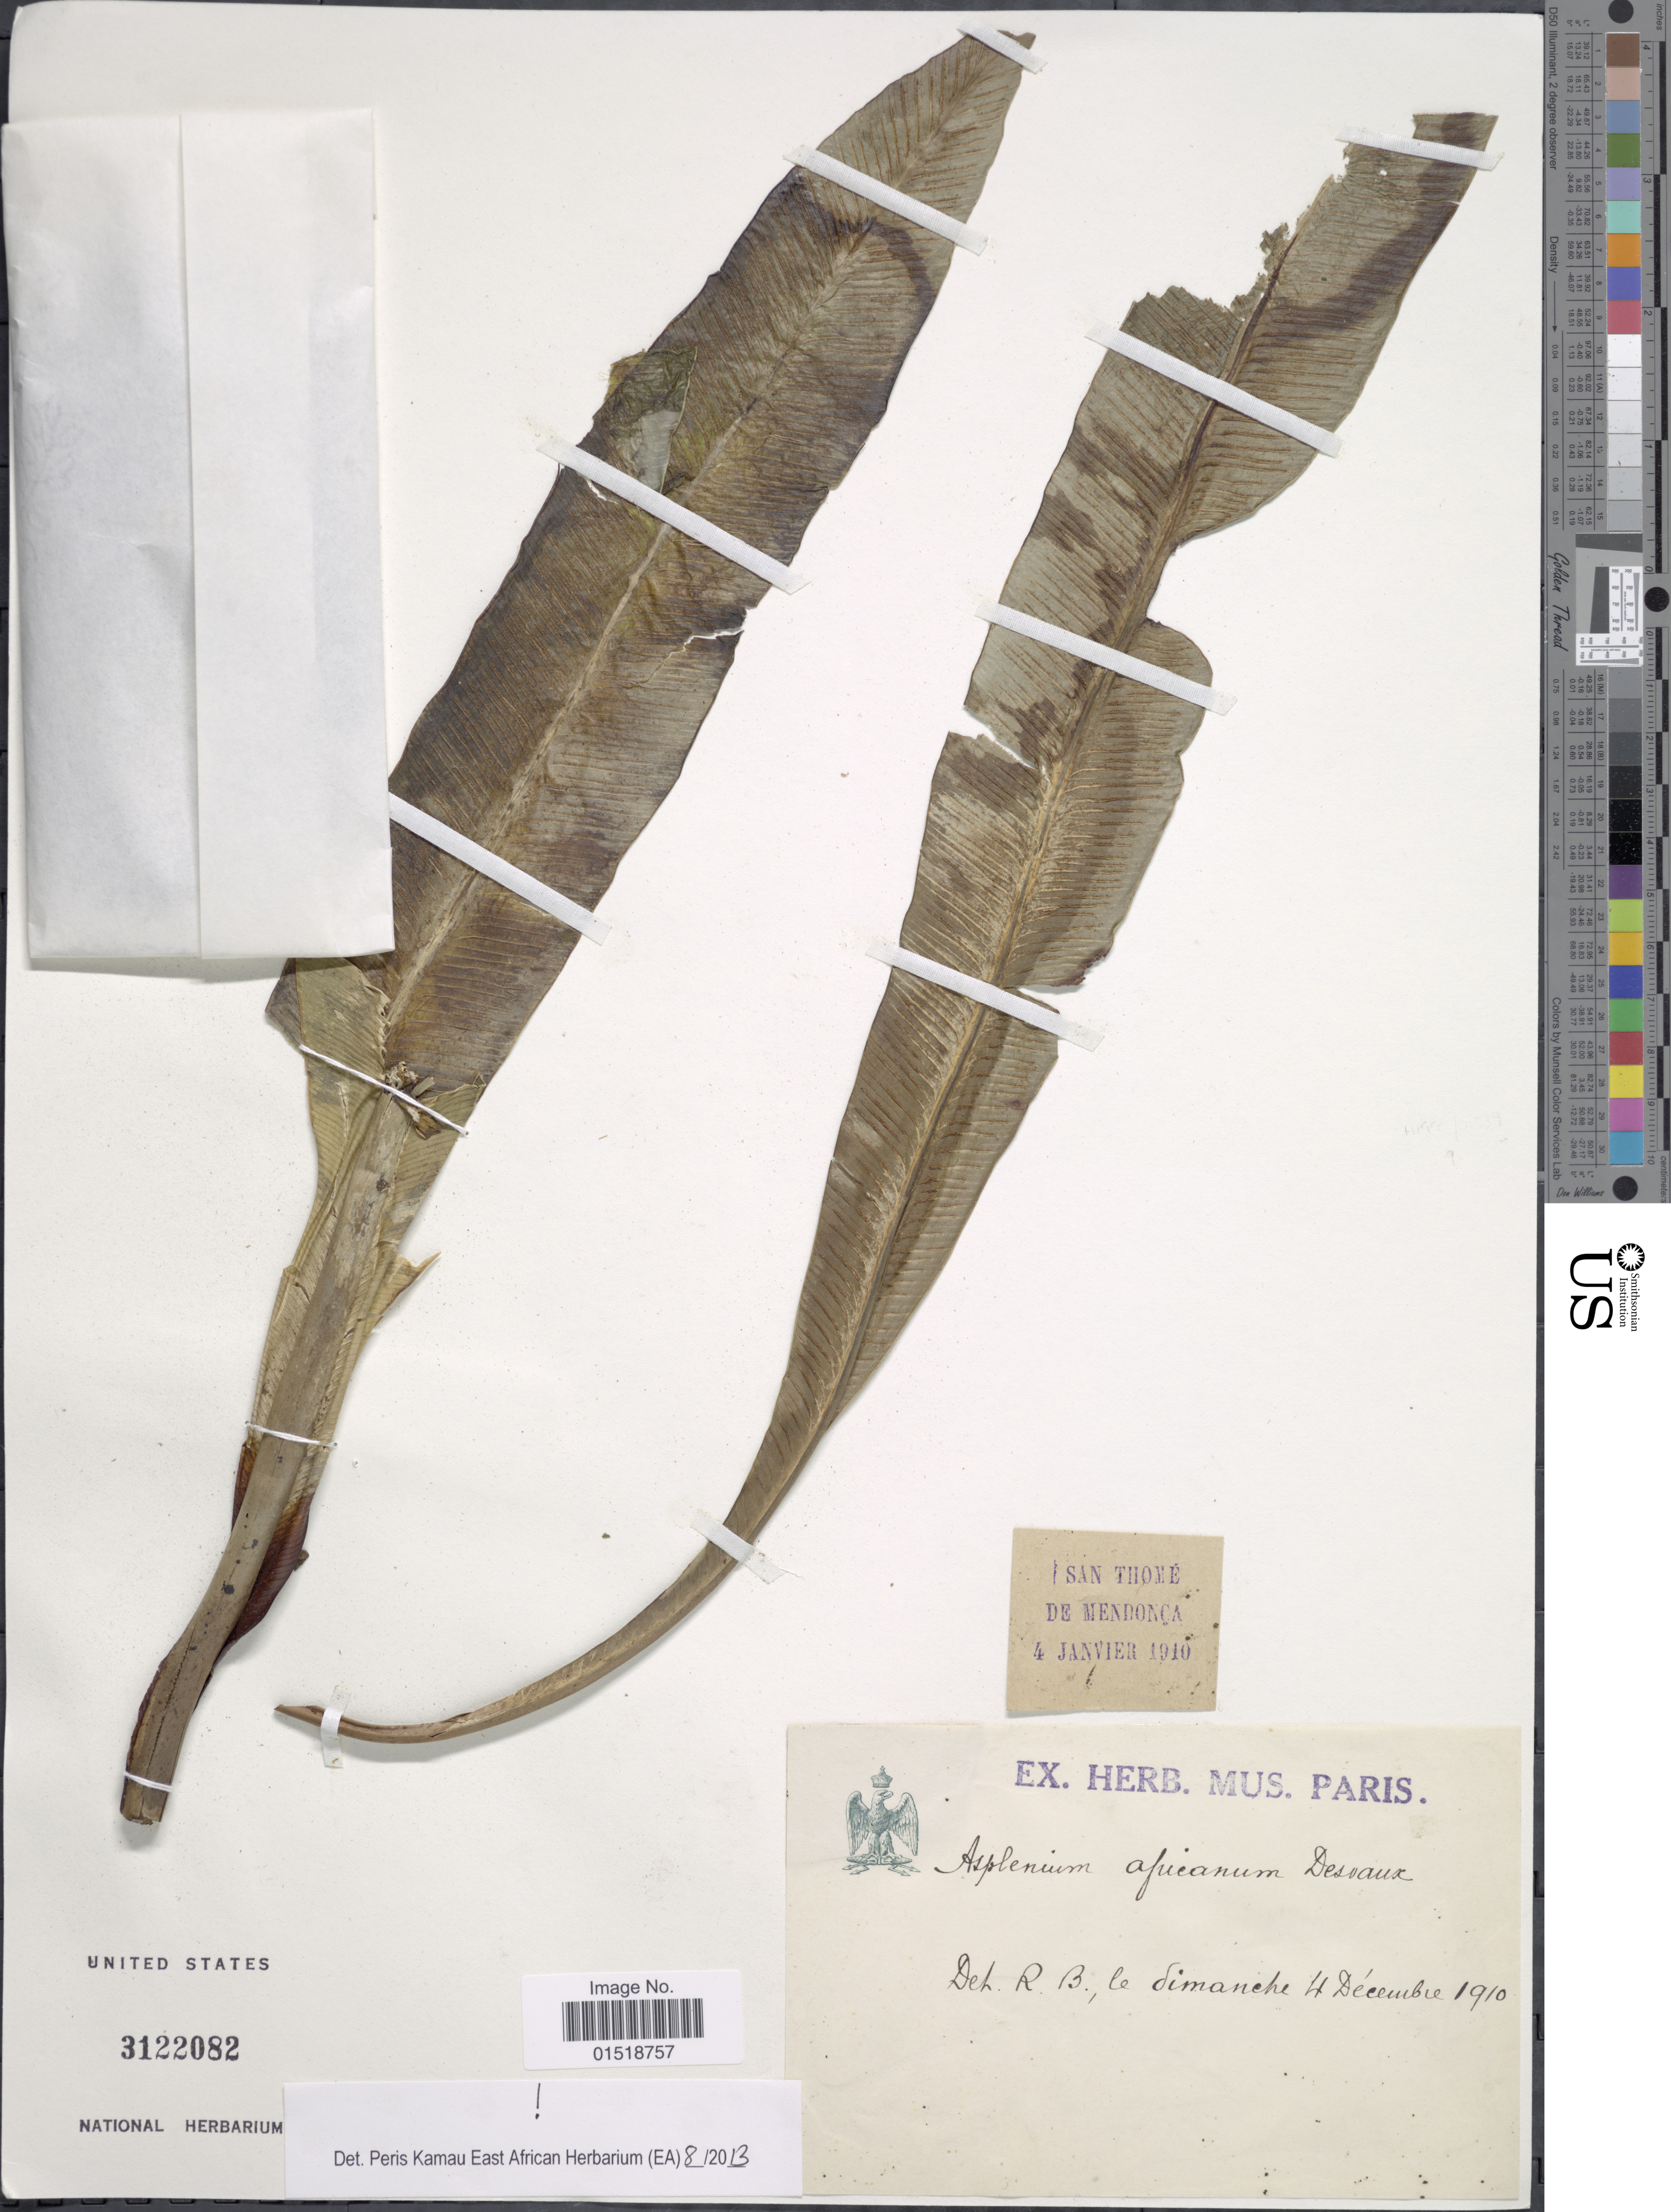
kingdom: Plantae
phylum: Tracheophyta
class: Polypodiopsida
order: Polypodiales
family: Aspleniaceae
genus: Asplenium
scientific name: Asplenium africanum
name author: Desv.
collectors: ex herb. Mus. Paris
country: São Tomé and Principe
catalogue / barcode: US 3122082